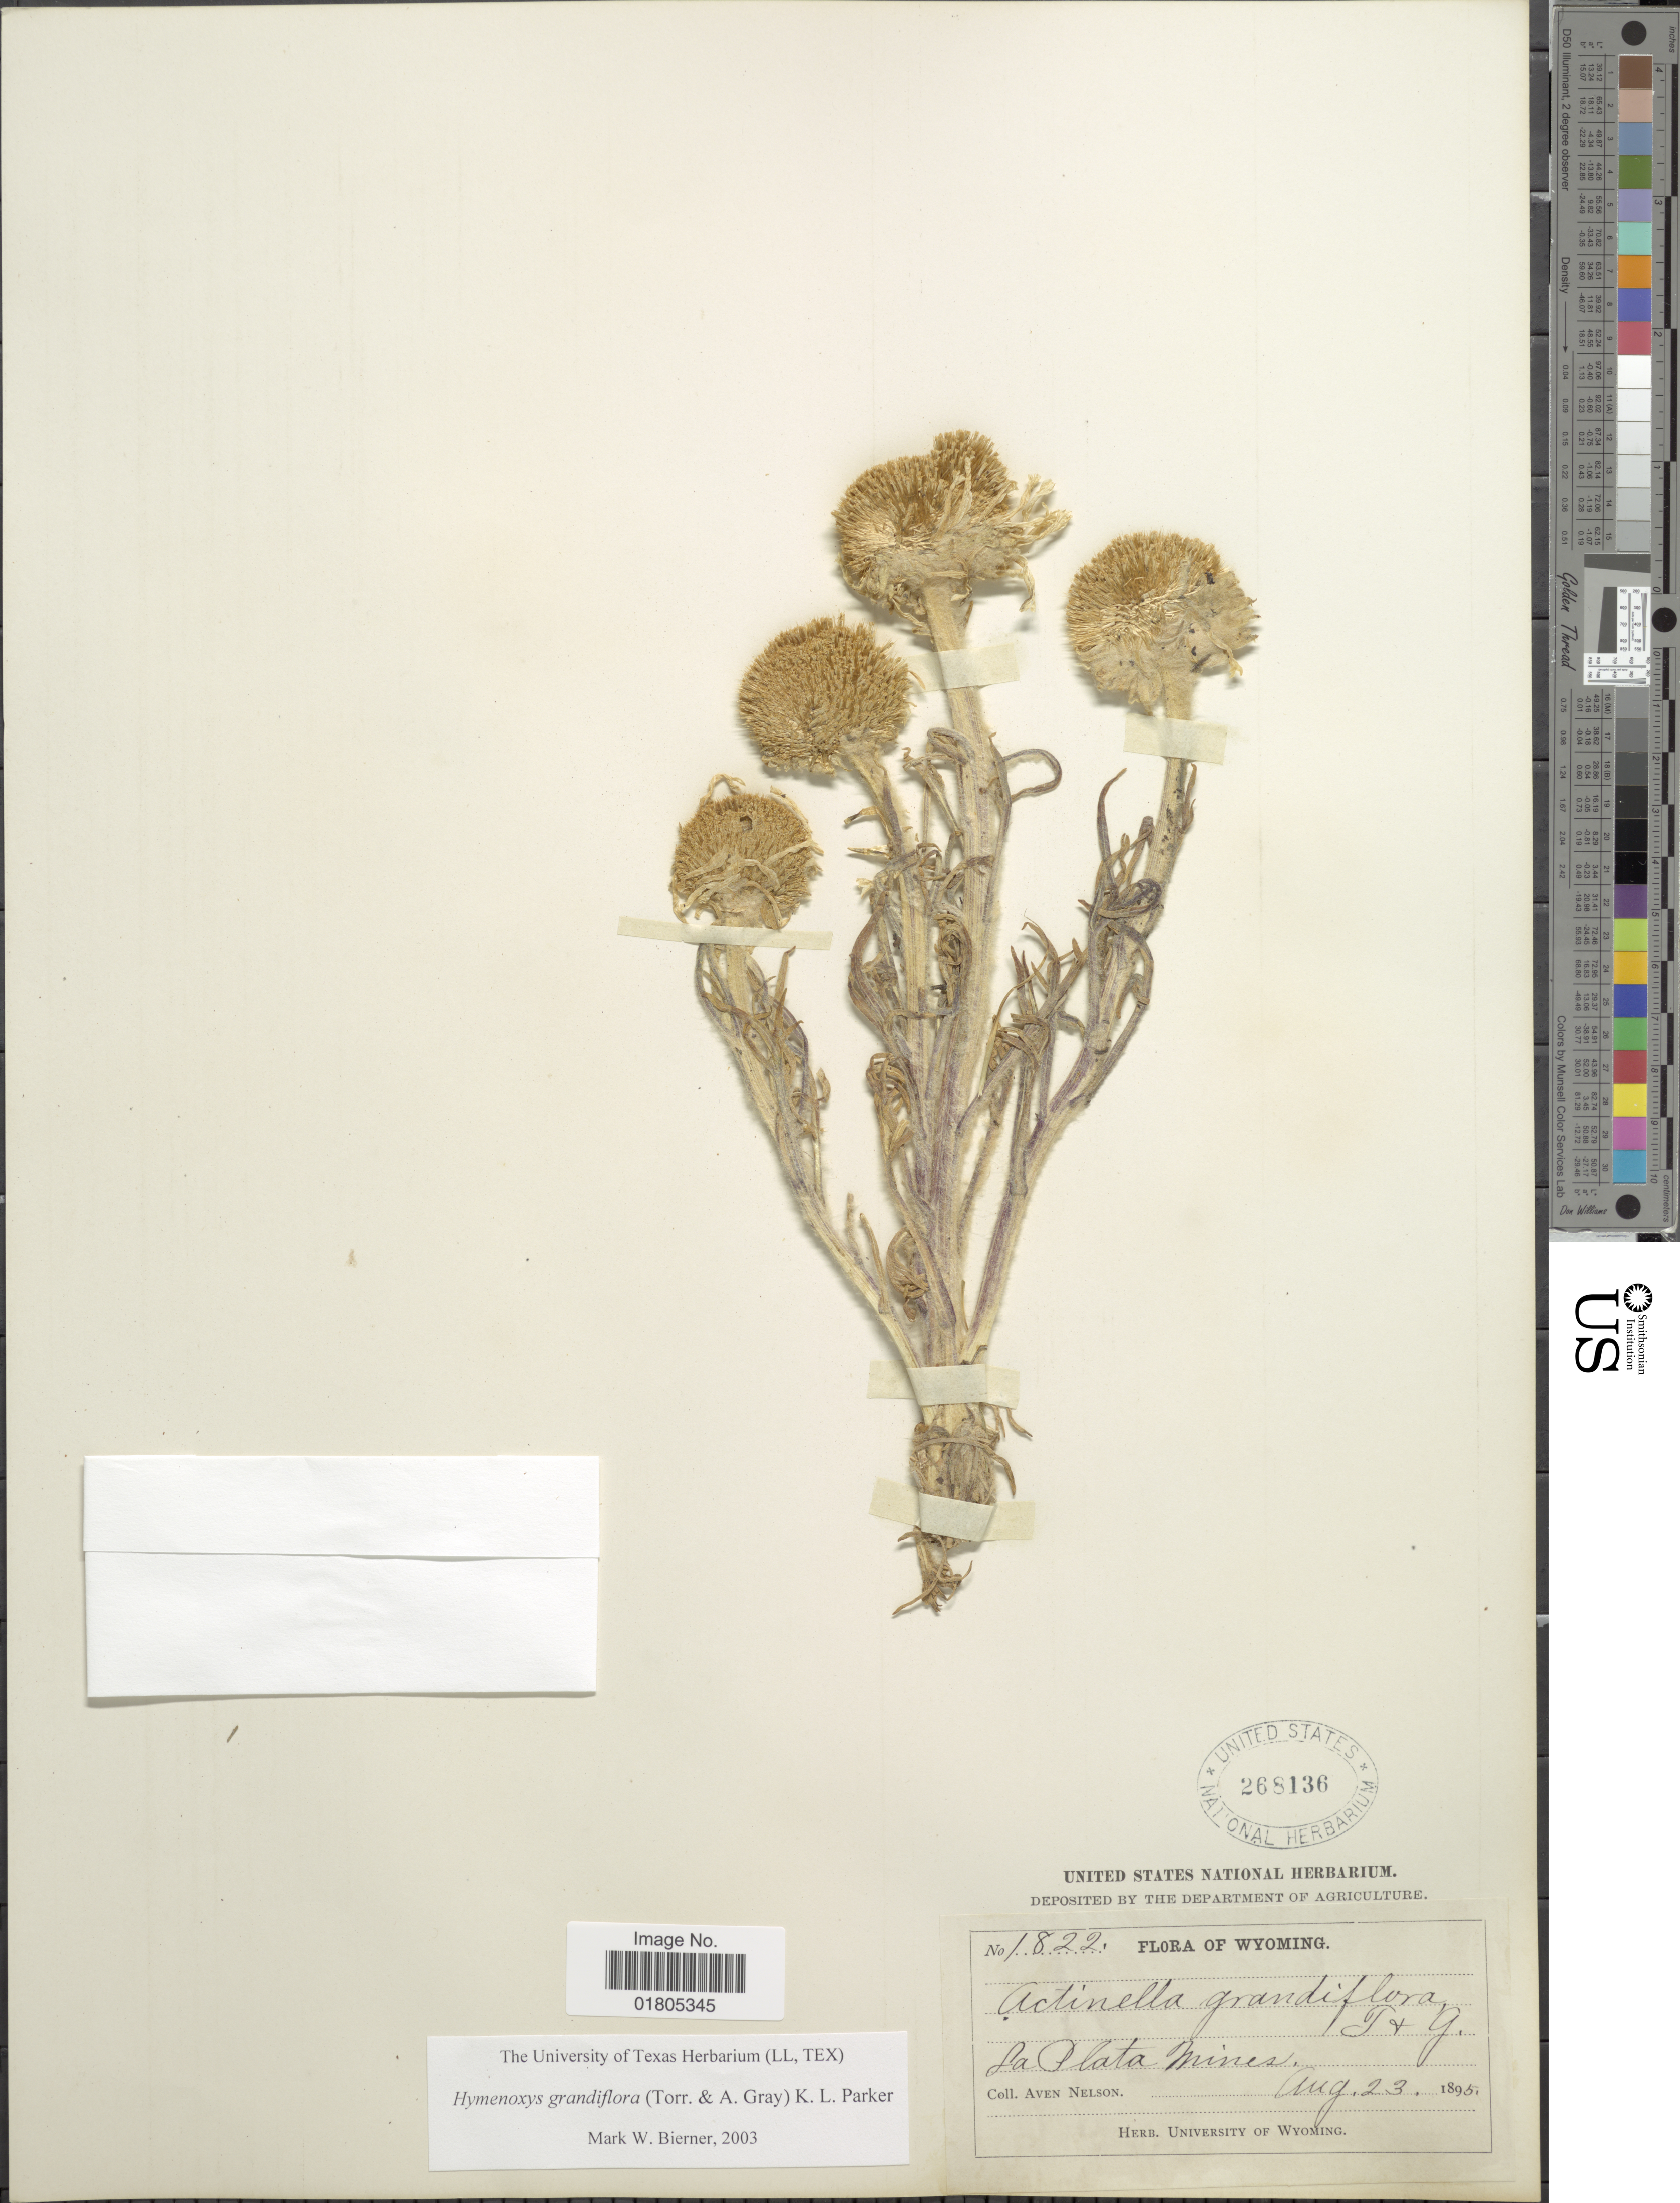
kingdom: Plantae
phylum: Tracheophyta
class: Magnoliopsida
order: Asterales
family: Asteraceae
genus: Actinea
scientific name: Actinea grandiflora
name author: (Torr. & A. Gray) Kuntze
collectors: A. Nelson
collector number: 1822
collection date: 1895-08-23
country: United States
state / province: Wyoming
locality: La Plata Mines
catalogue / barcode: US 268136